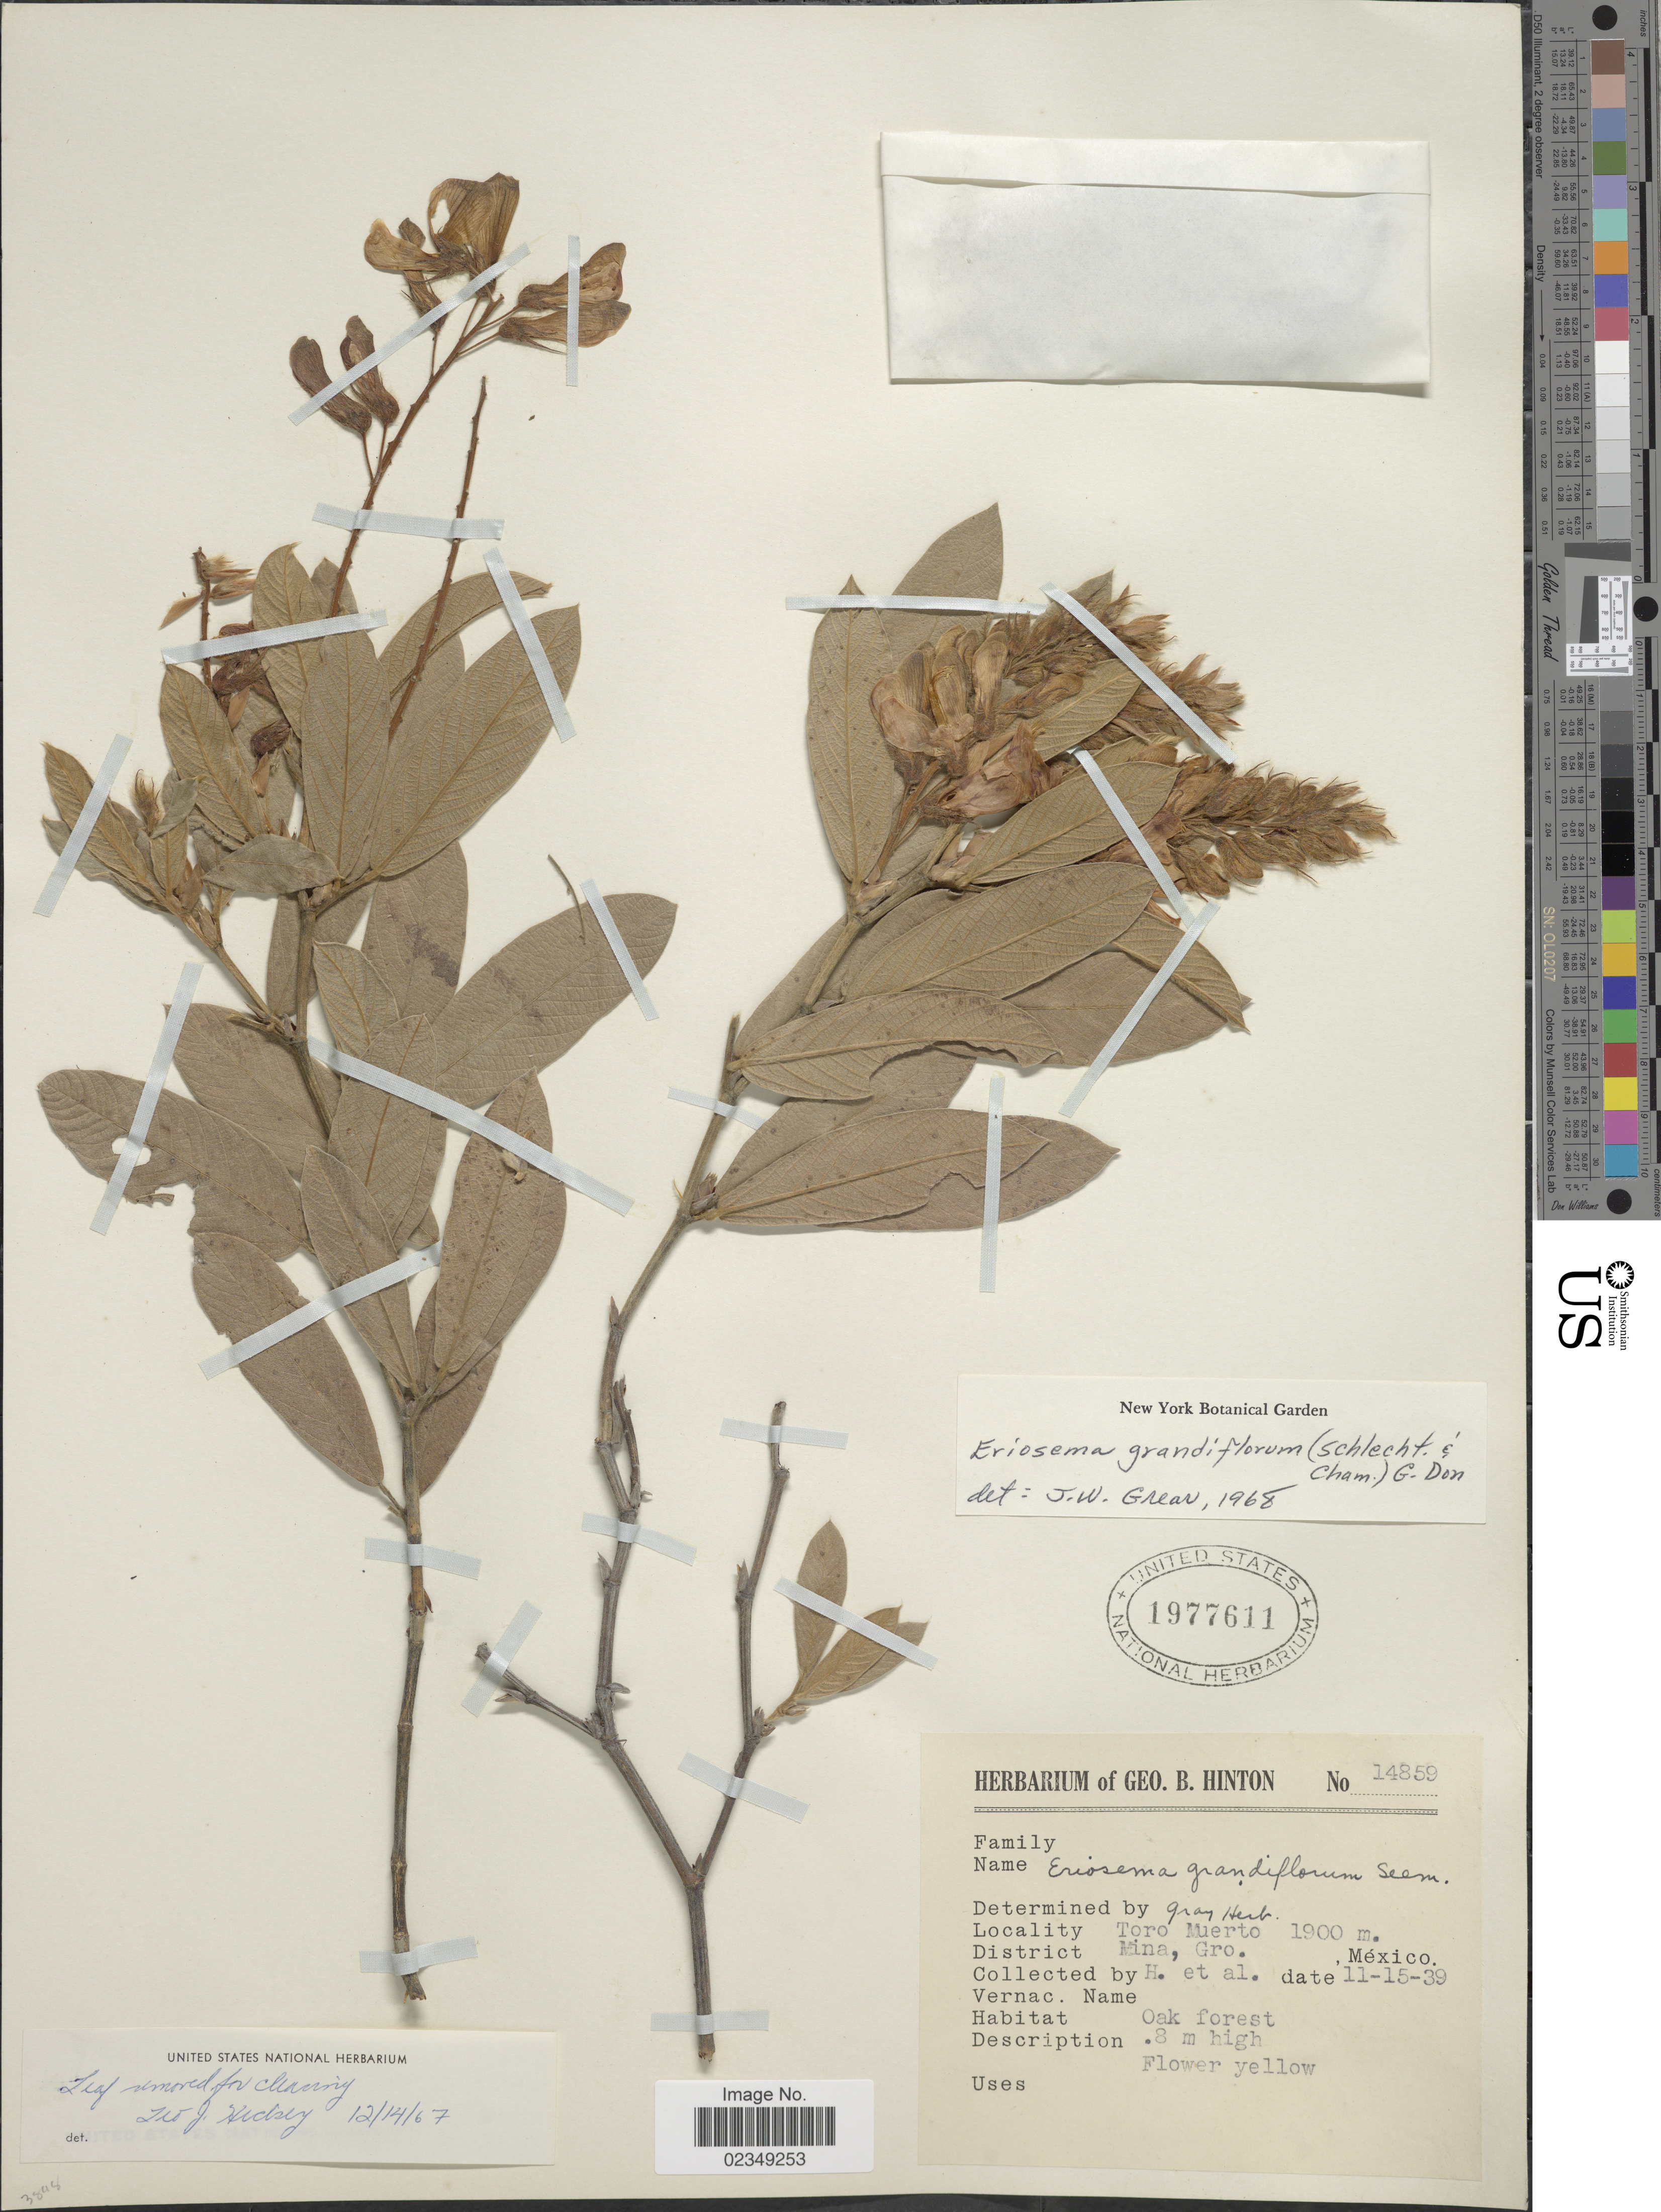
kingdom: Plantae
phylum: Tracheophyta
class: Magnoliopsida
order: Fabales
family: Fabaceae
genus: Eriosema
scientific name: Eriosema grandiflorum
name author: (Schltdl. & Cham.) G. Don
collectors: G. B. Hinton & et al.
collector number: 14859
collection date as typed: Transcribed d/m/y: 15/11/39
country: Mexico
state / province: Guerrero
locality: Toro Muerto, District Mina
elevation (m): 1900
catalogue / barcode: US 1977611